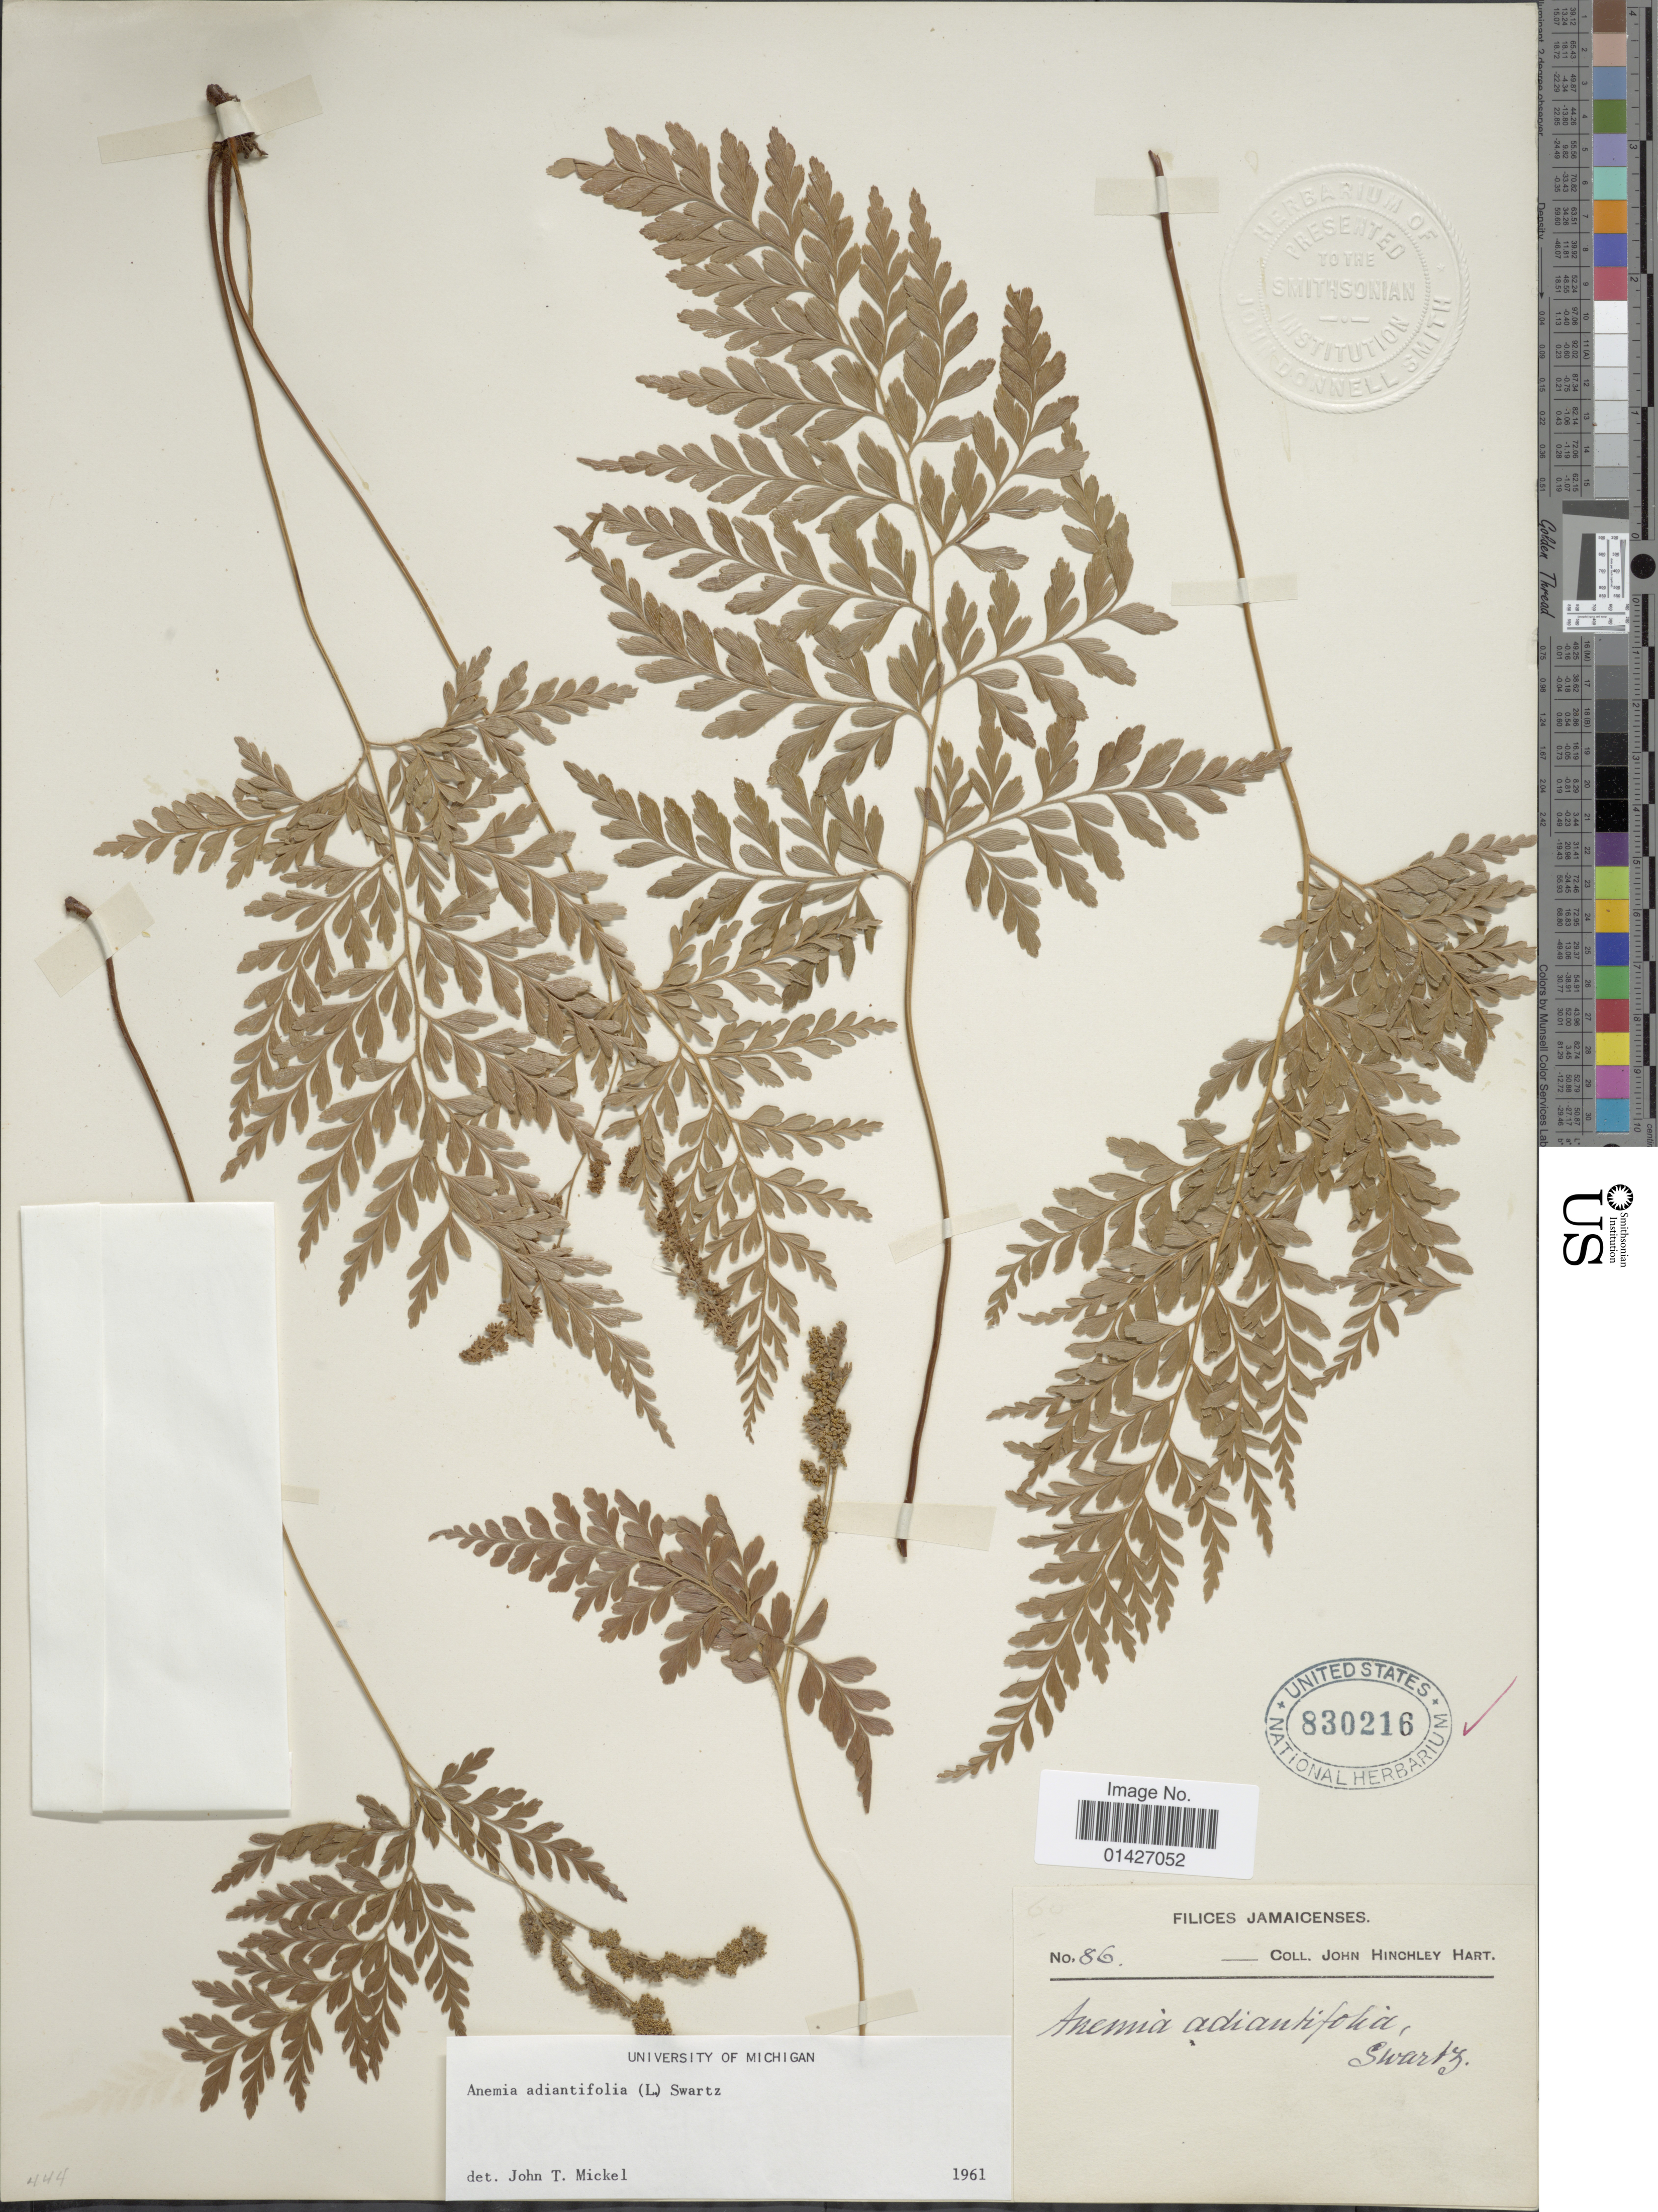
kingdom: Plantae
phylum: Tracheophyta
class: Polypodiopsida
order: Schizaeales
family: Anemiaceae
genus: Anemia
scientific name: Anemia adiantifolia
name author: (L.) Sw.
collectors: J. H. Hart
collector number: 86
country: Jamaica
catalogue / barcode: US 830216